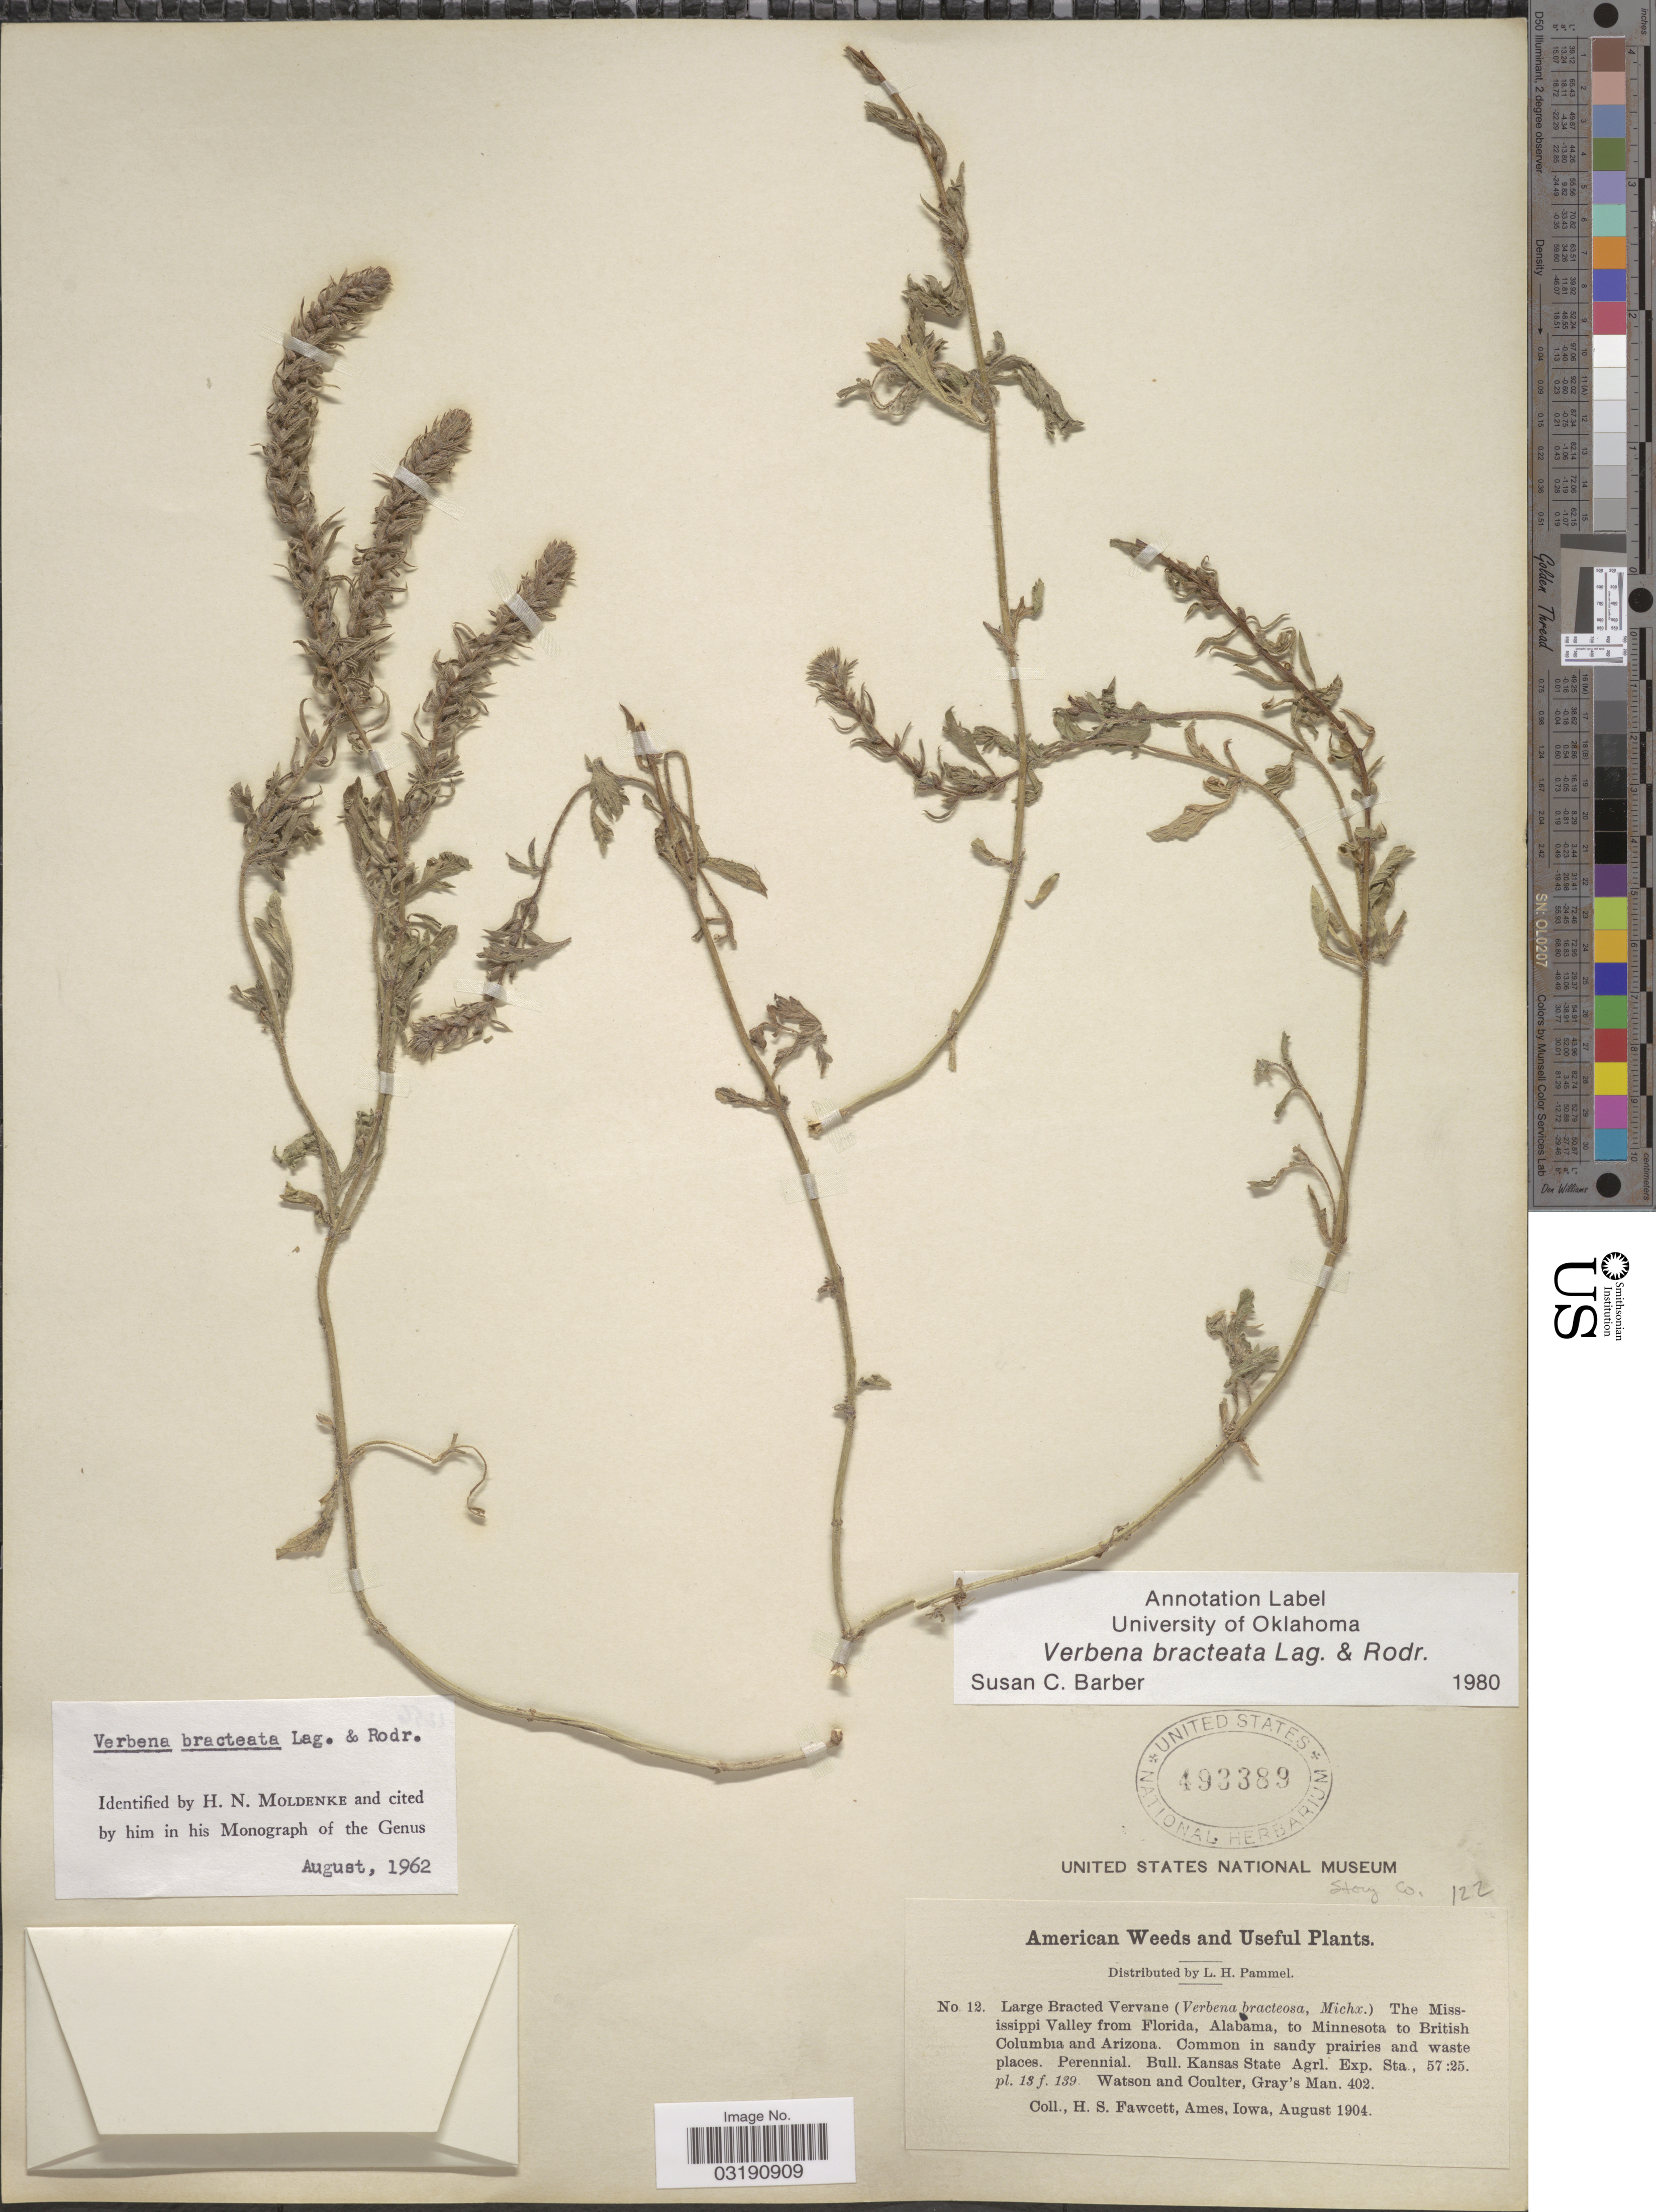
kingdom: Plantae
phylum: Tracheophyta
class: Magnoliopsida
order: Lamiales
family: Verbenaceae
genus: Verbena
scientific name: Verbena bracteata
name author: Cav. ex Lag. & Rodr.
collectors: H. Fawcett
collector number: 12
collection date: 1904-08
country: United States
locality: American. The Mississippi Valley from Florida, Alabama, to Minnesota to British Columbia and Arizona. Story Co.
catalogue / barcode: US 493389